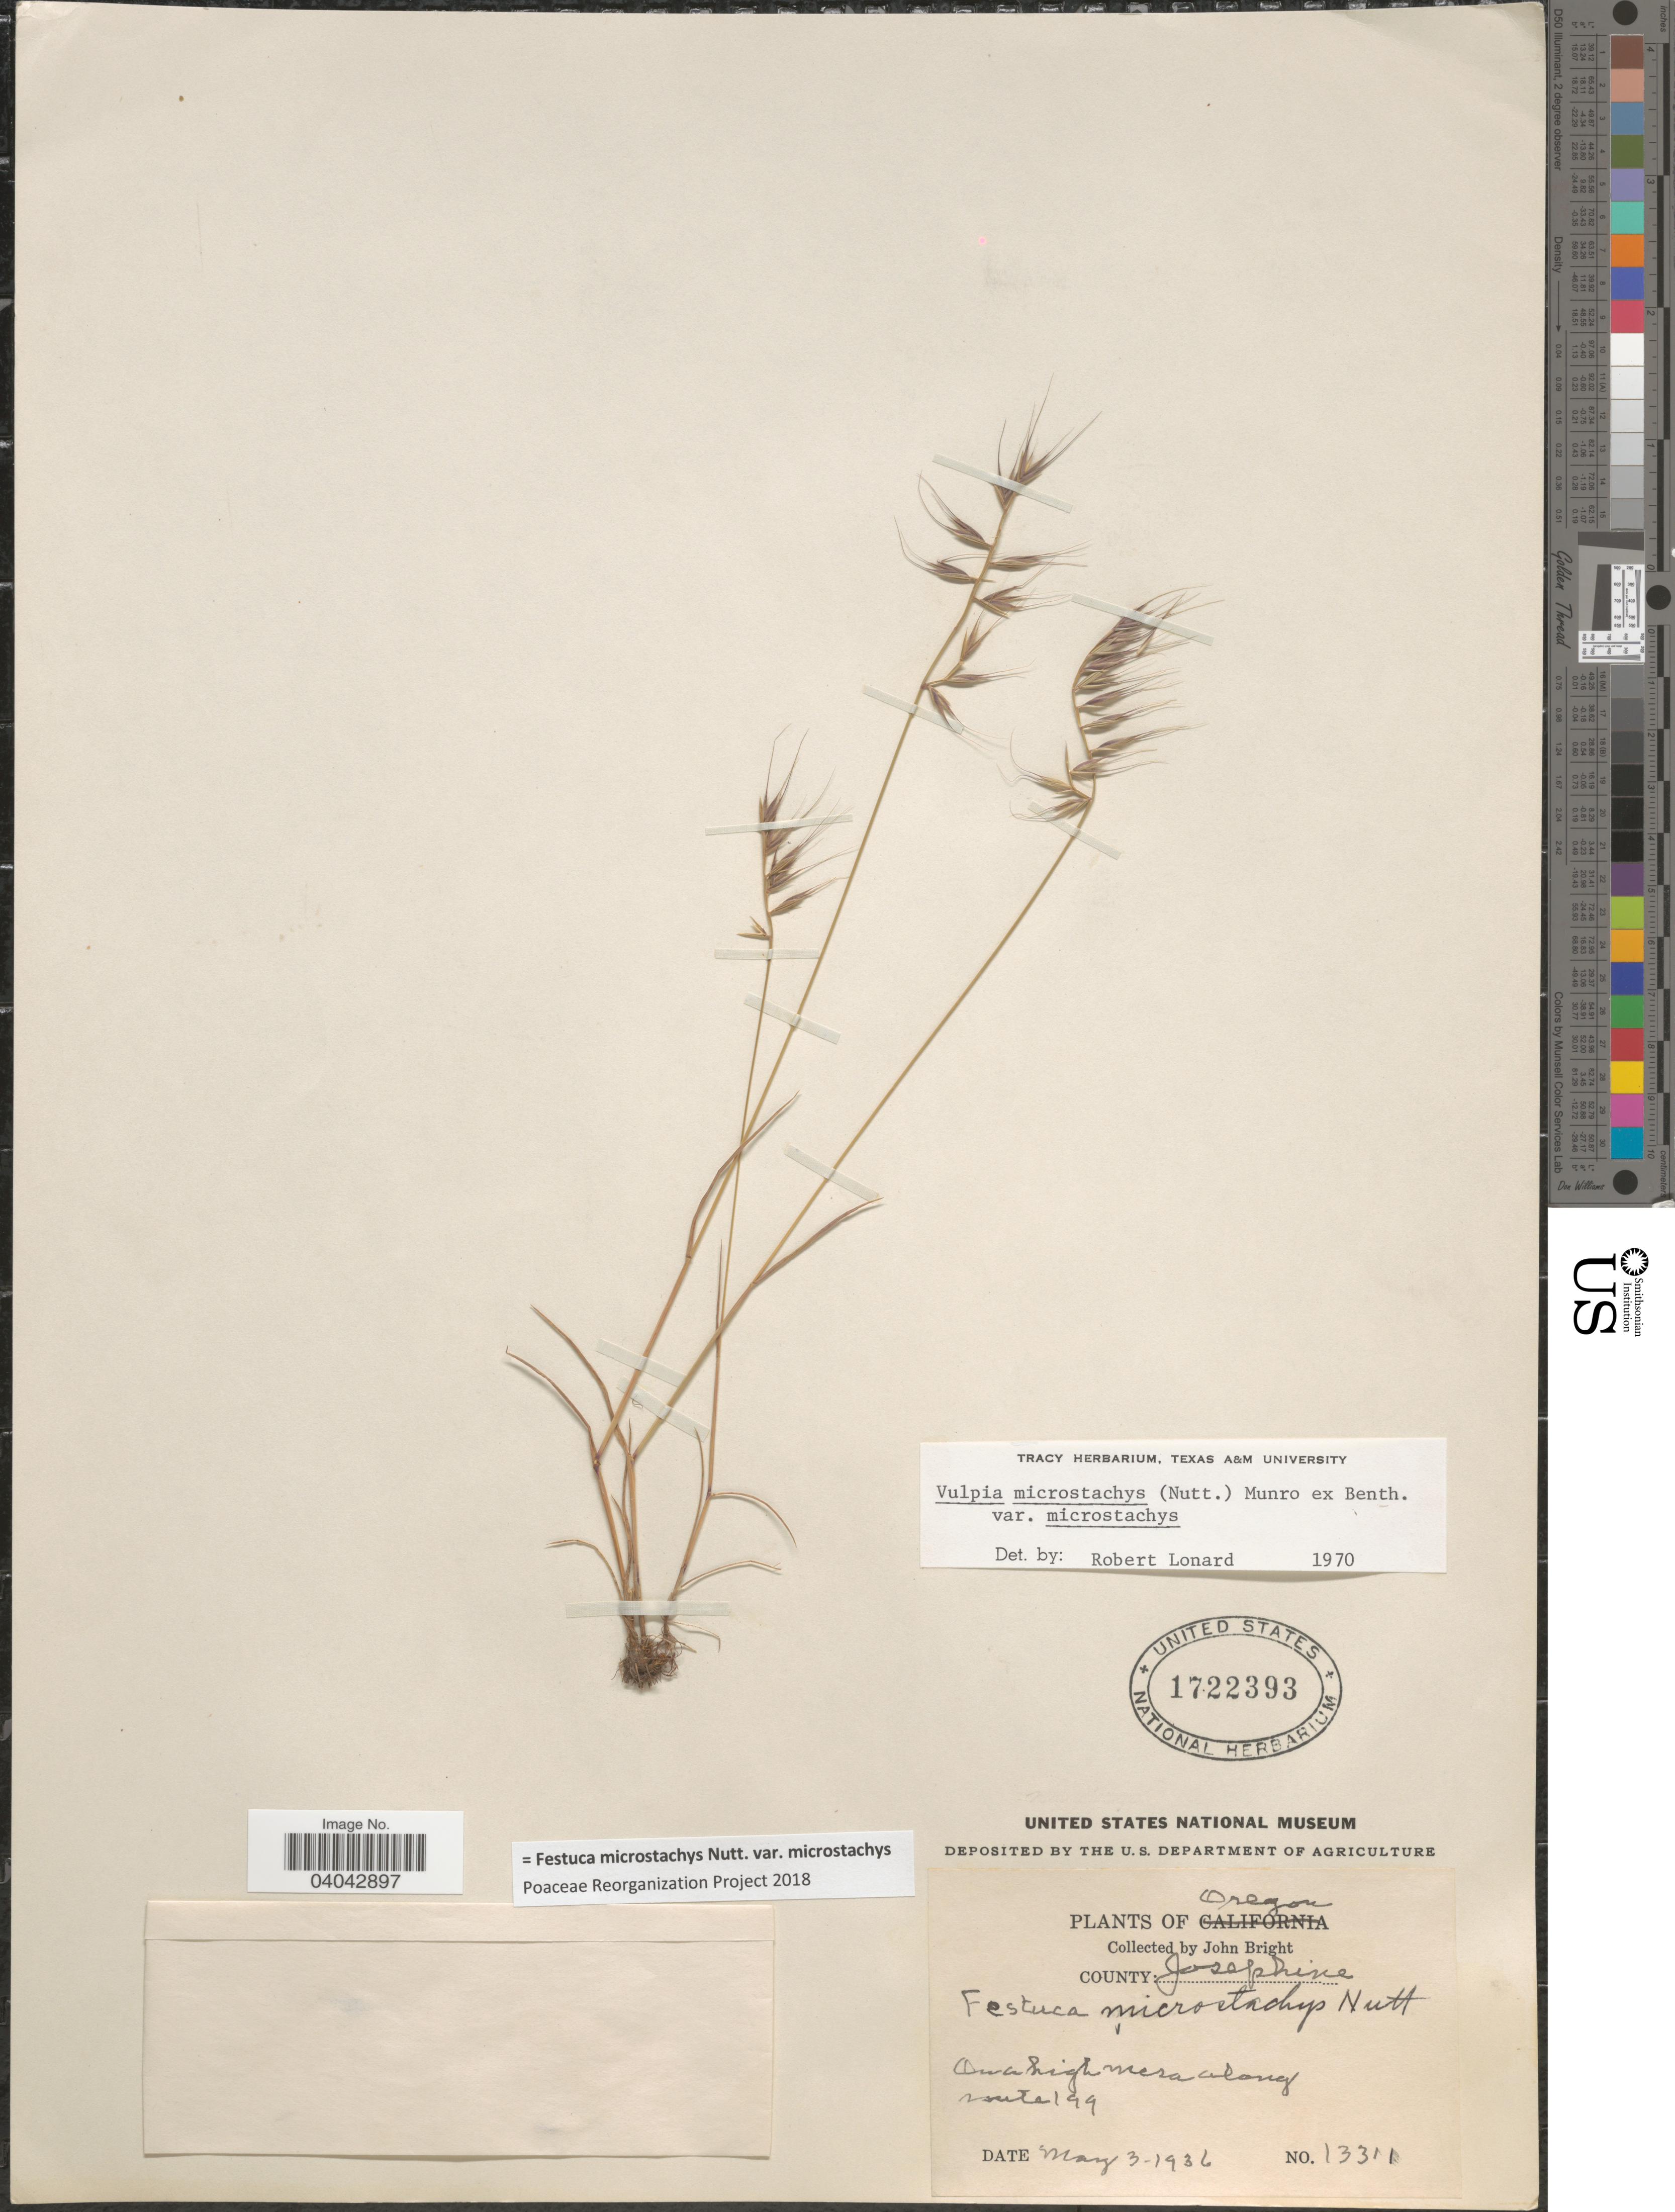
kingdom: Plantae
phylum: Tracheophyta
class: Liliopsida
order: Poales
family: Poaceae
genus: Festuca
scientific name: Festuca microstachys var. microstachys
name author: Nutt.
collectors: J. Bright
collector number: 13311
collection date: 1936-05-03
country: United States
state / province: Oregon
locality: County: Josephine. On a high mesa along route 199.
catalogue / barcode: US 1722393